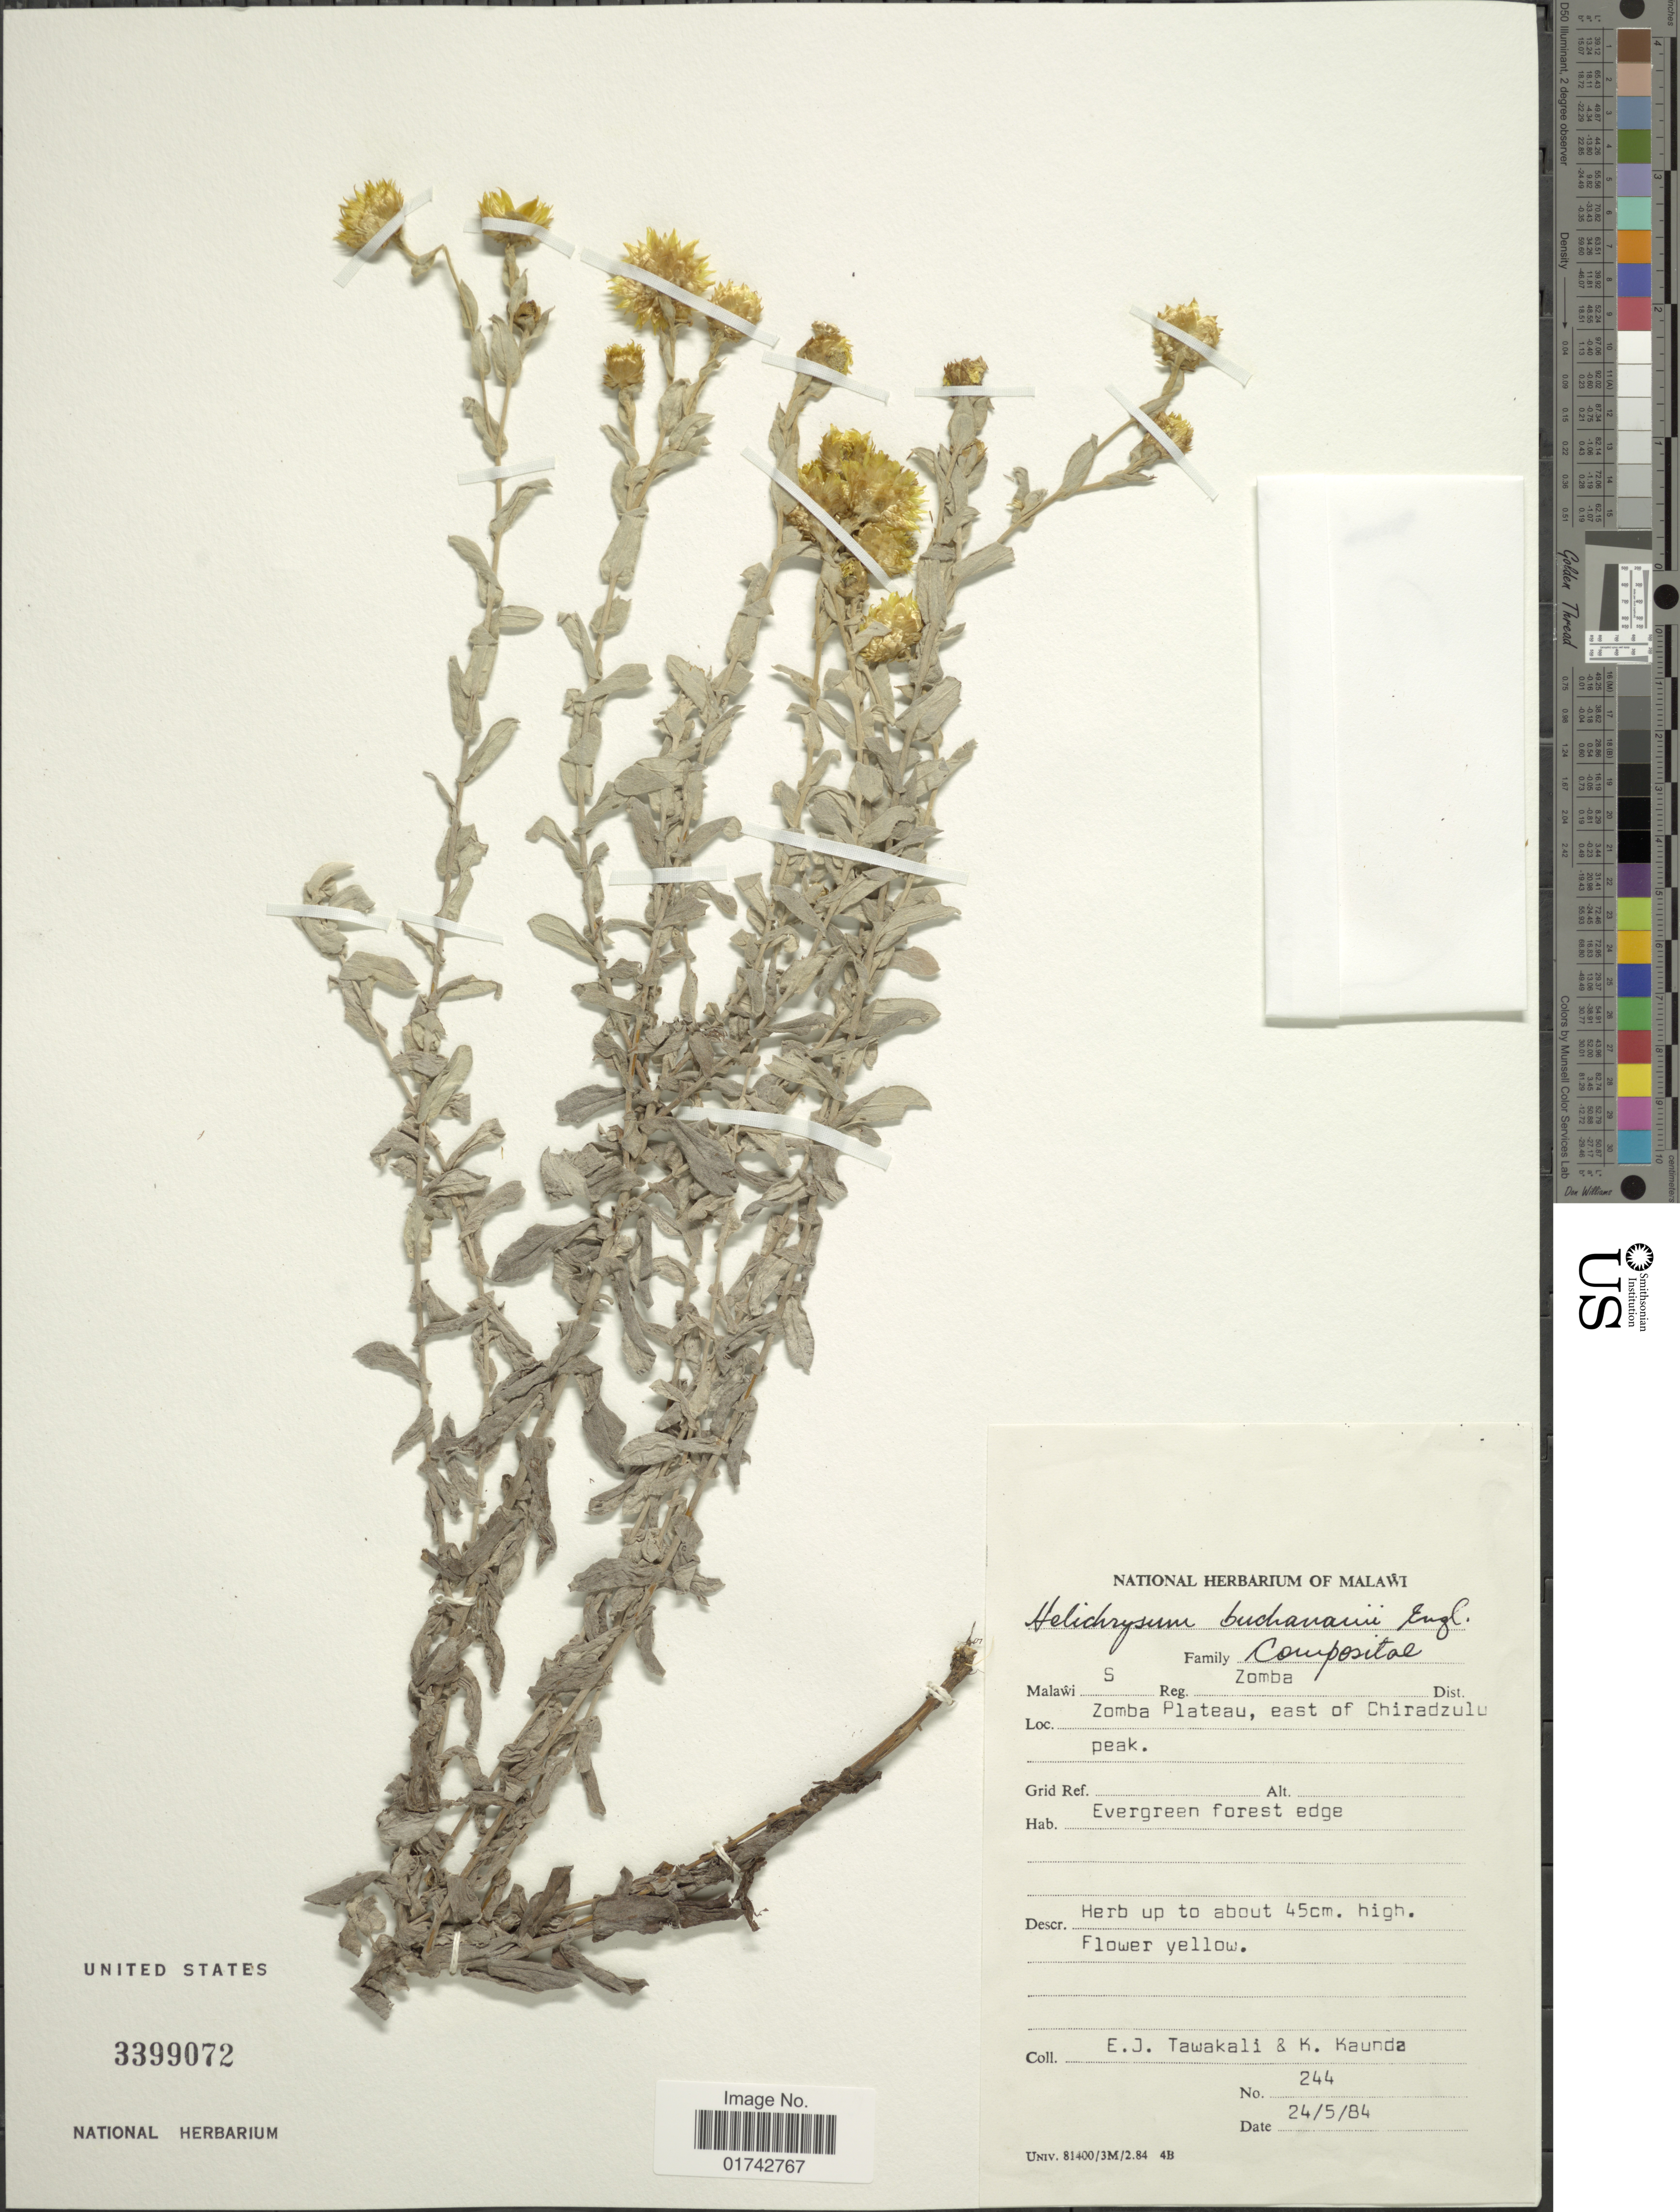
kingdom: Plantae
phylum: Tracheophyta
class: Magnoliopsida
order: Asterales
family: Asteraceae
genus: Helichrysum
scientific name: Helichrysum buchananii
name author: Engl.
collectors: E. Tawakali & K. Kaunda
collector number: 244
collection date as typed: Transcribed d/m/y: 24/5/84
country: Malawi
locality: Malawi S. Reg. Zomba. Zomba Plateau, east of Chiradzulu Peak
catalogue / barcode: US 3399072